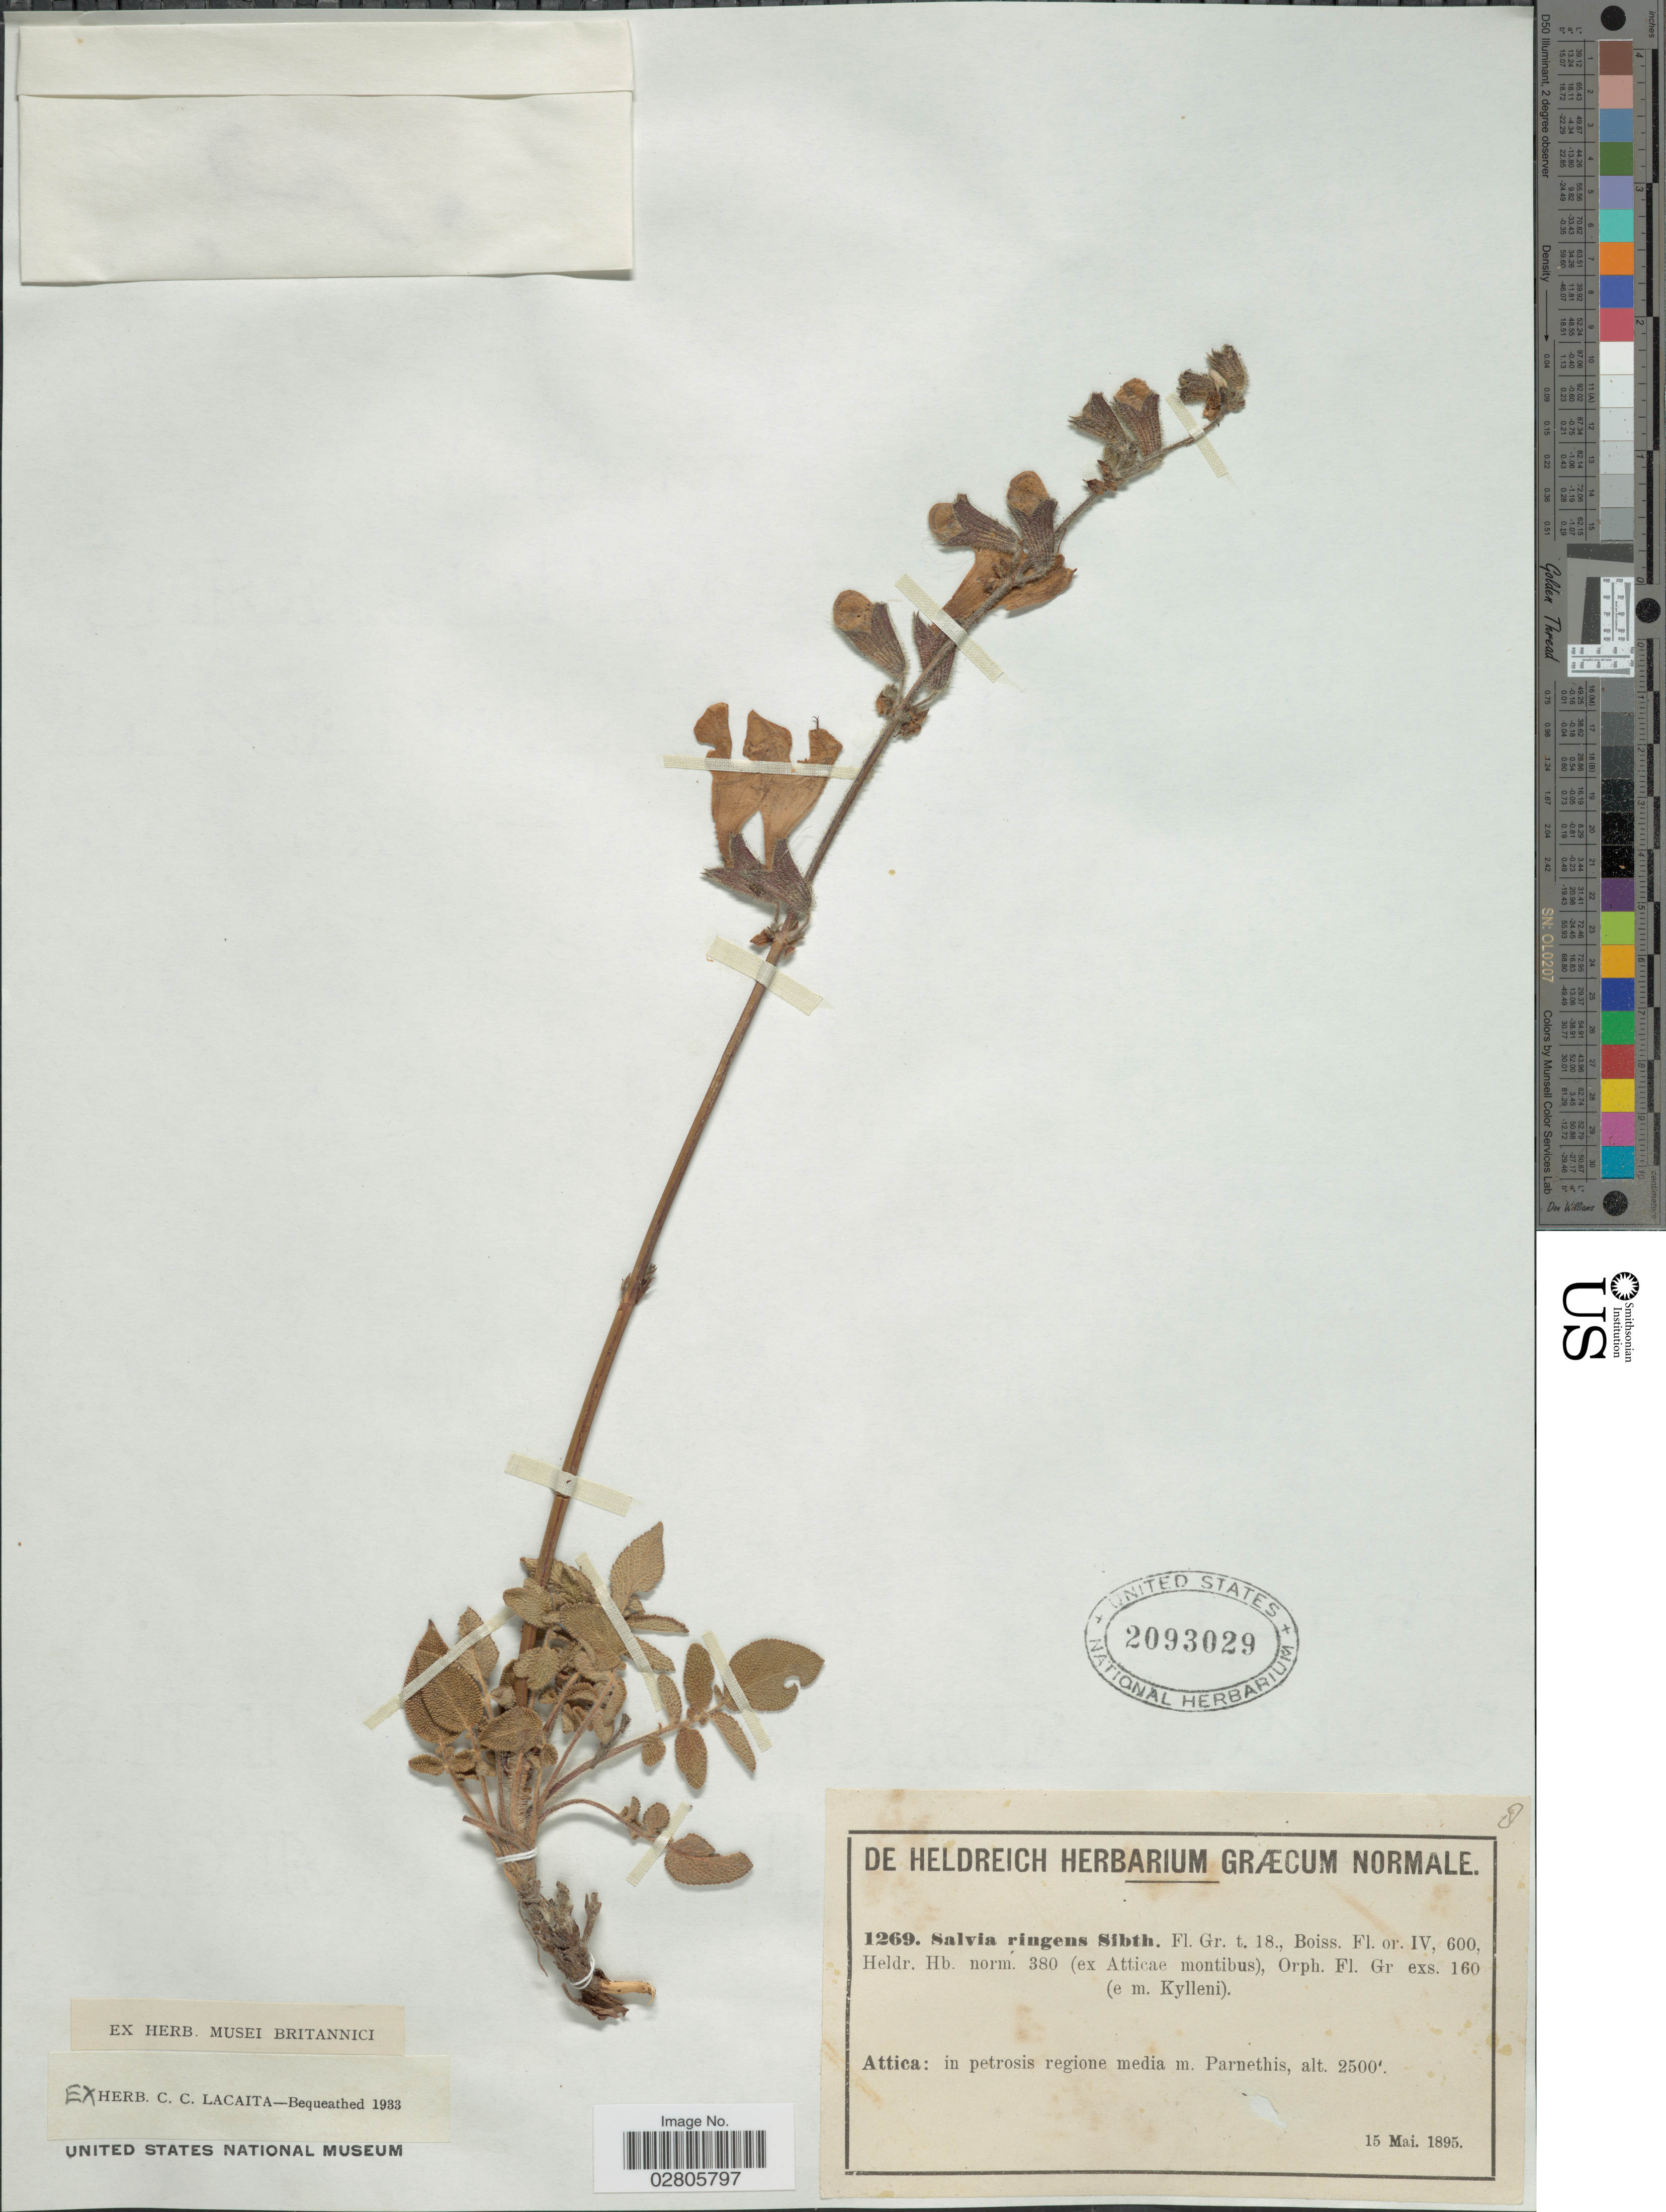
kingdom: Plantae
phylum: Tracheophyta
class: Magnoliopsida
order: Lamiales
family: Lamiaceae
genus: Salvia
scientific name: Salvia ringens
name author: Sm.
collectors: -. De Heldreich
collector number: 1269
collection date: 1895-05-15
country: Greece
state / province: Attica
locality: Attica: in petrosis regione media m. Parnethis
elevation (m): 762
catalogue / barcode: US 2093029